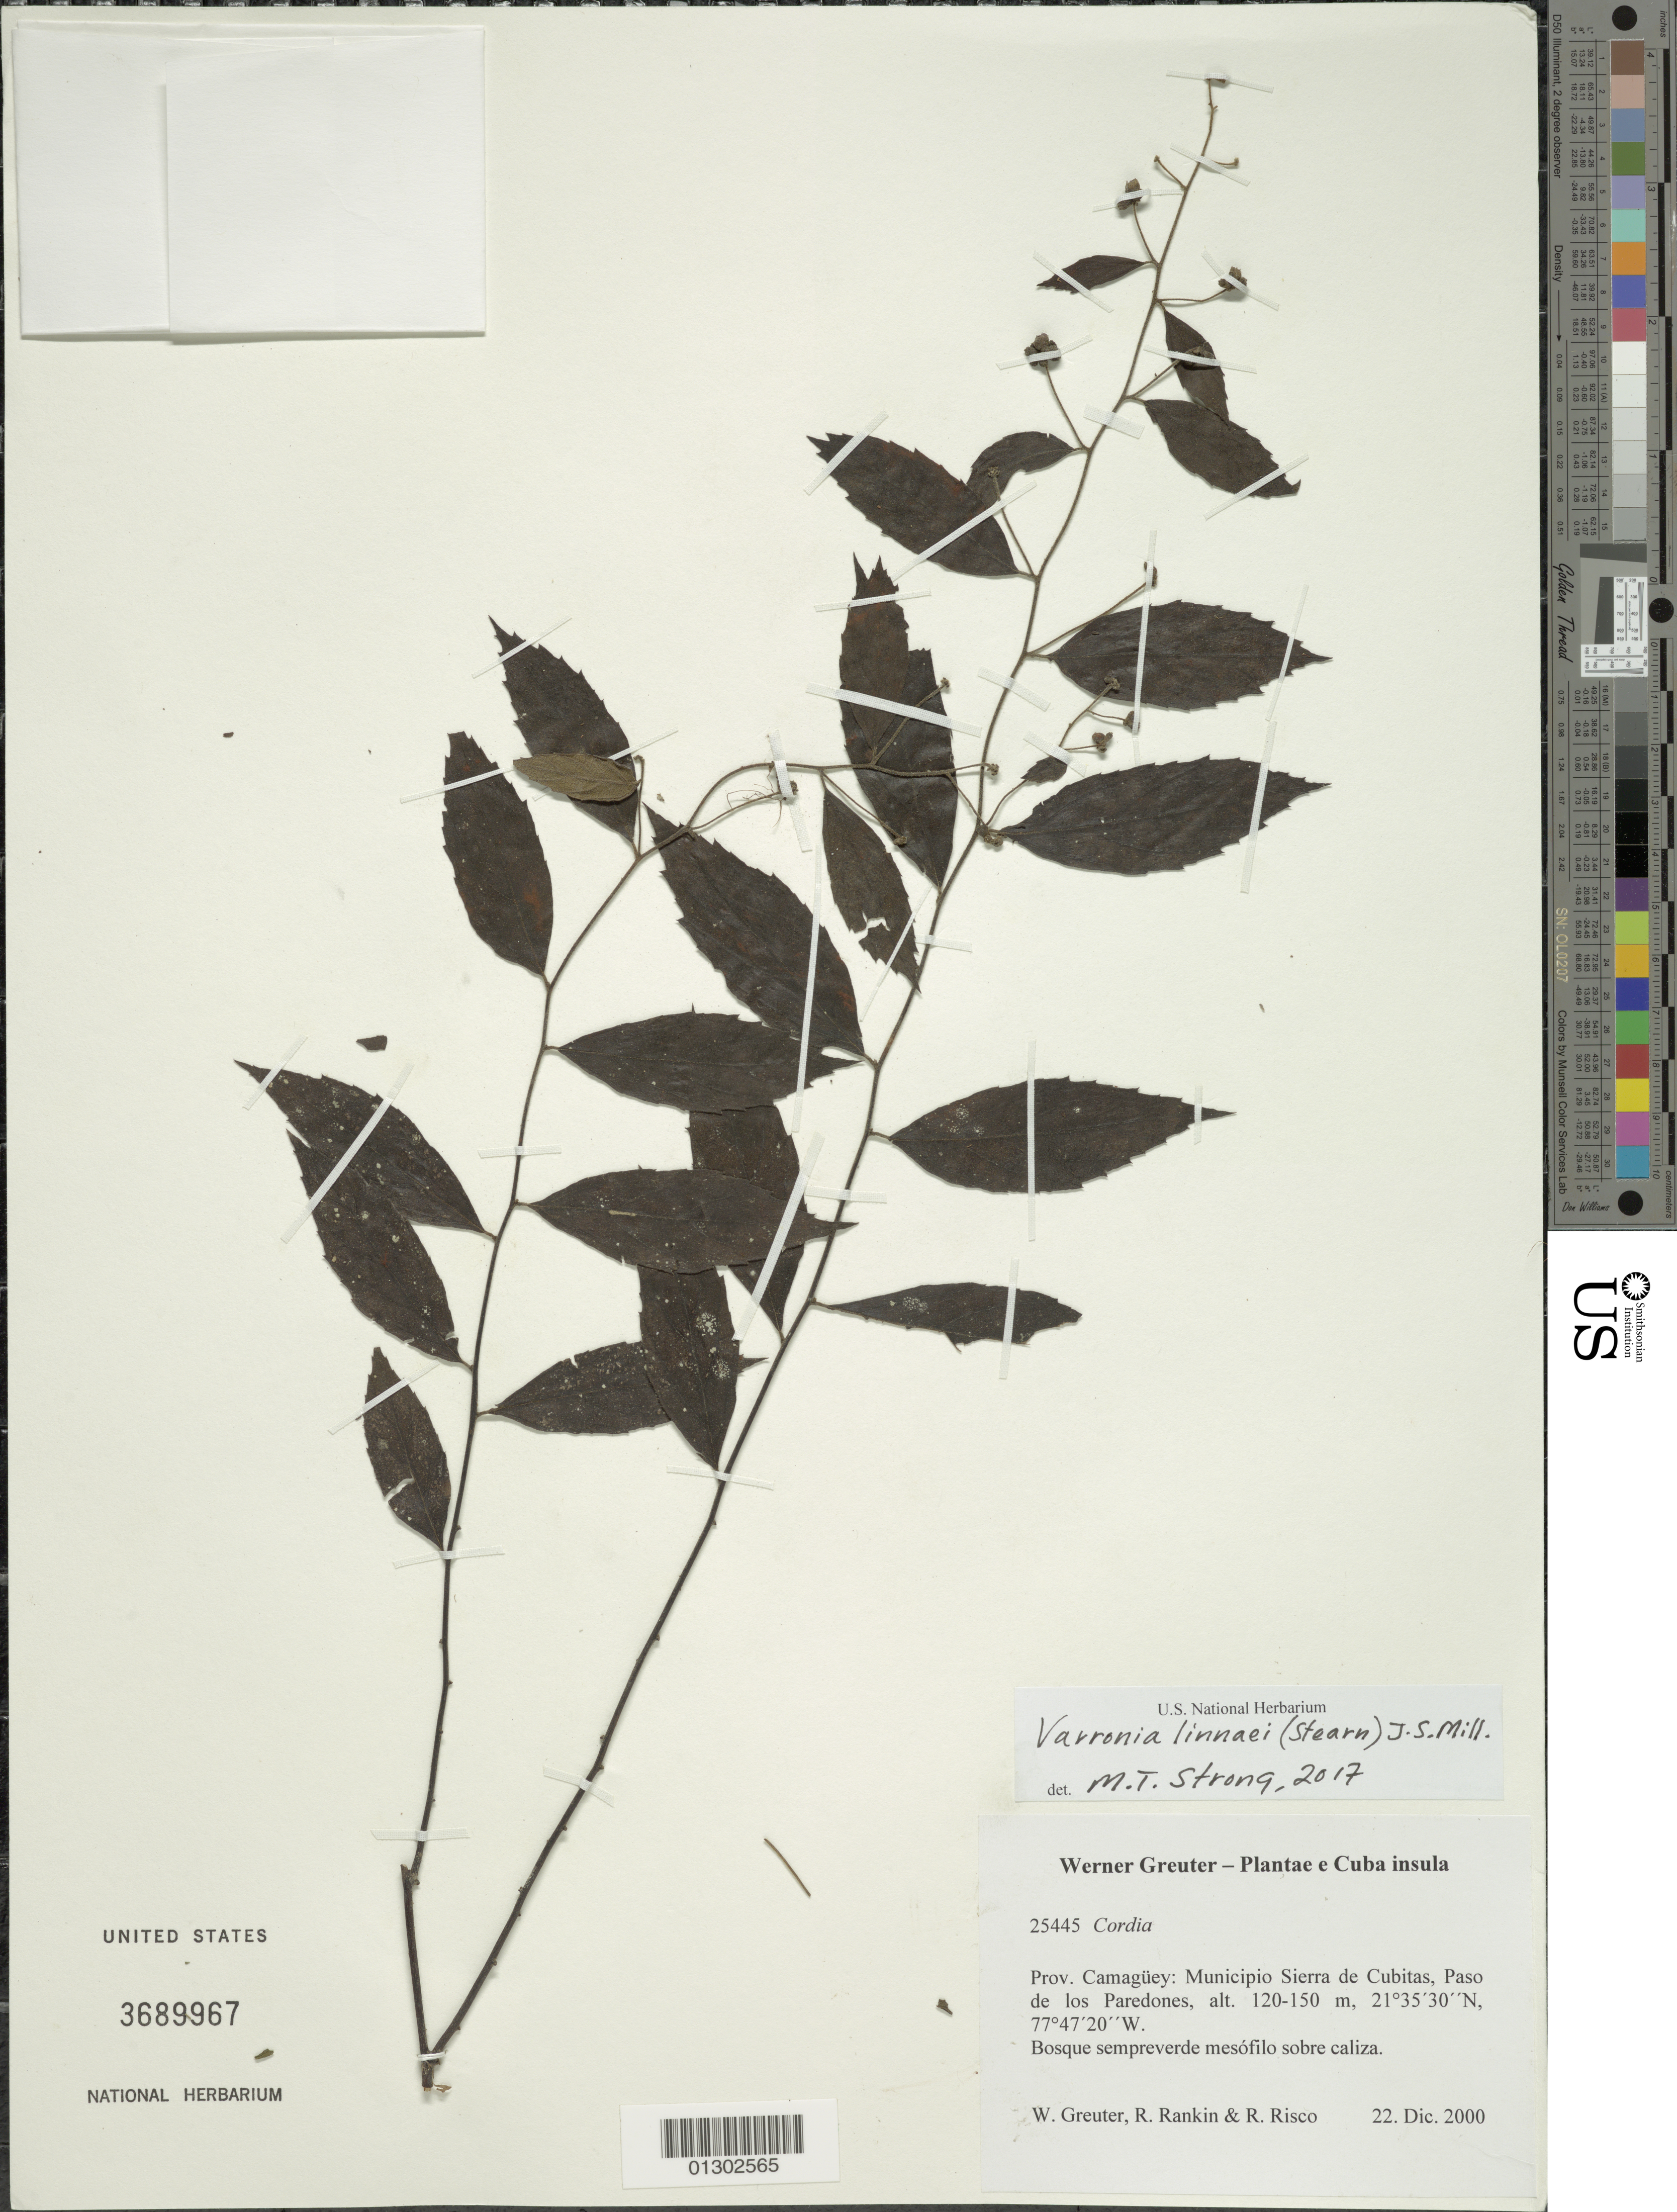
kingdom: Plantae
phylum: Tracheophyta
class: Magnoliopsida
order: Boraginales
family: Cordiaceae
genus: Varronia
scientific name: Varronia linnaei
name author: (Stearn) J.S. Mill.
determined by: Strong, Mark T., (BOT), Smithsonian Institution - National Museum of Natural History (UNITED STATES)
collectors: W. R. Greuter, R. Rankin Rodriguez & R. Risco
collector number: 25445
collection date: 2000-12-22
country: Cuba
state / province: Camagüey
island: Cuba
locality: Municipio Sierra de Cubitas, Paso de los Paredones.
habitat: Bosque sempreverde mesófilo sobre caliza.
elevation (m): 120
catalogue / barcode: US 3689967